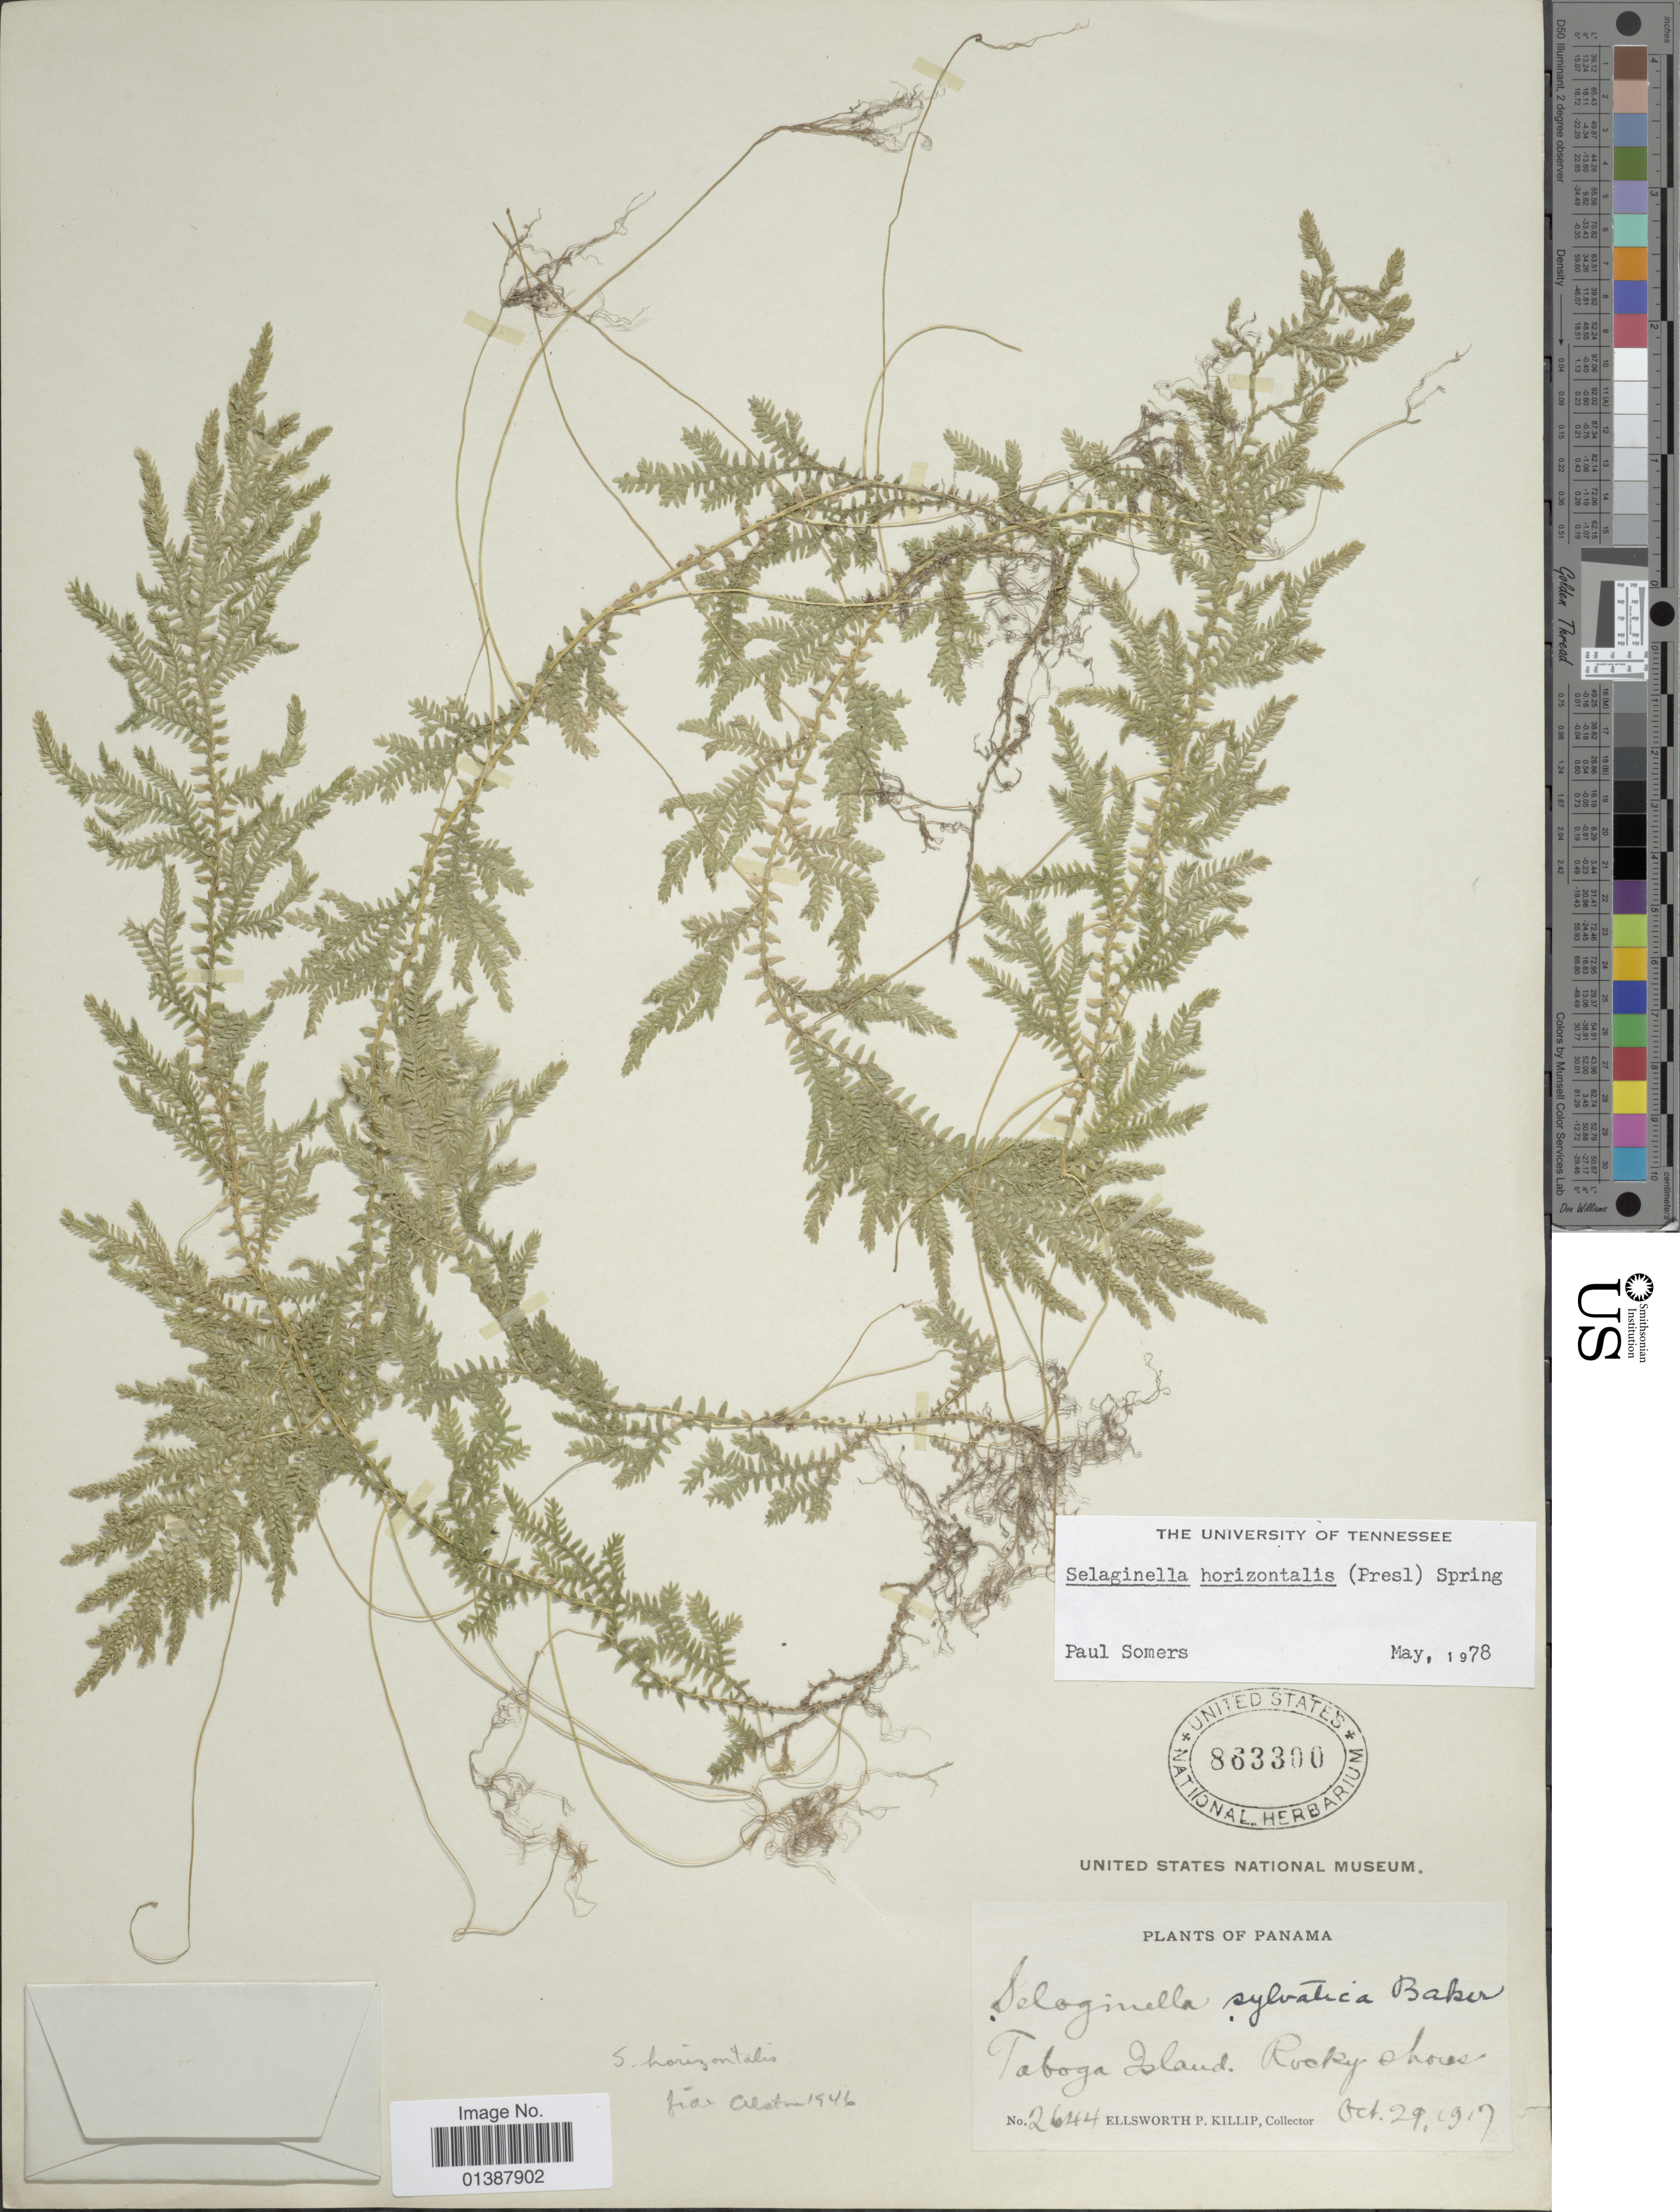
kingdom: Plantae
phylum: Tracheophyta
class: Lycopodiopsida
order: Selaginellales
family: Selaginellaceae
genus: Selaginella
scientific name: Selaginella horizontalis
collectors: E. P. Killip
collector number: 2644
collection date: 1917-10-29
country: Panama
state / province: Panama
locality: Taboga Island. Rocky Shore.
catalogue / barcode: US 863300